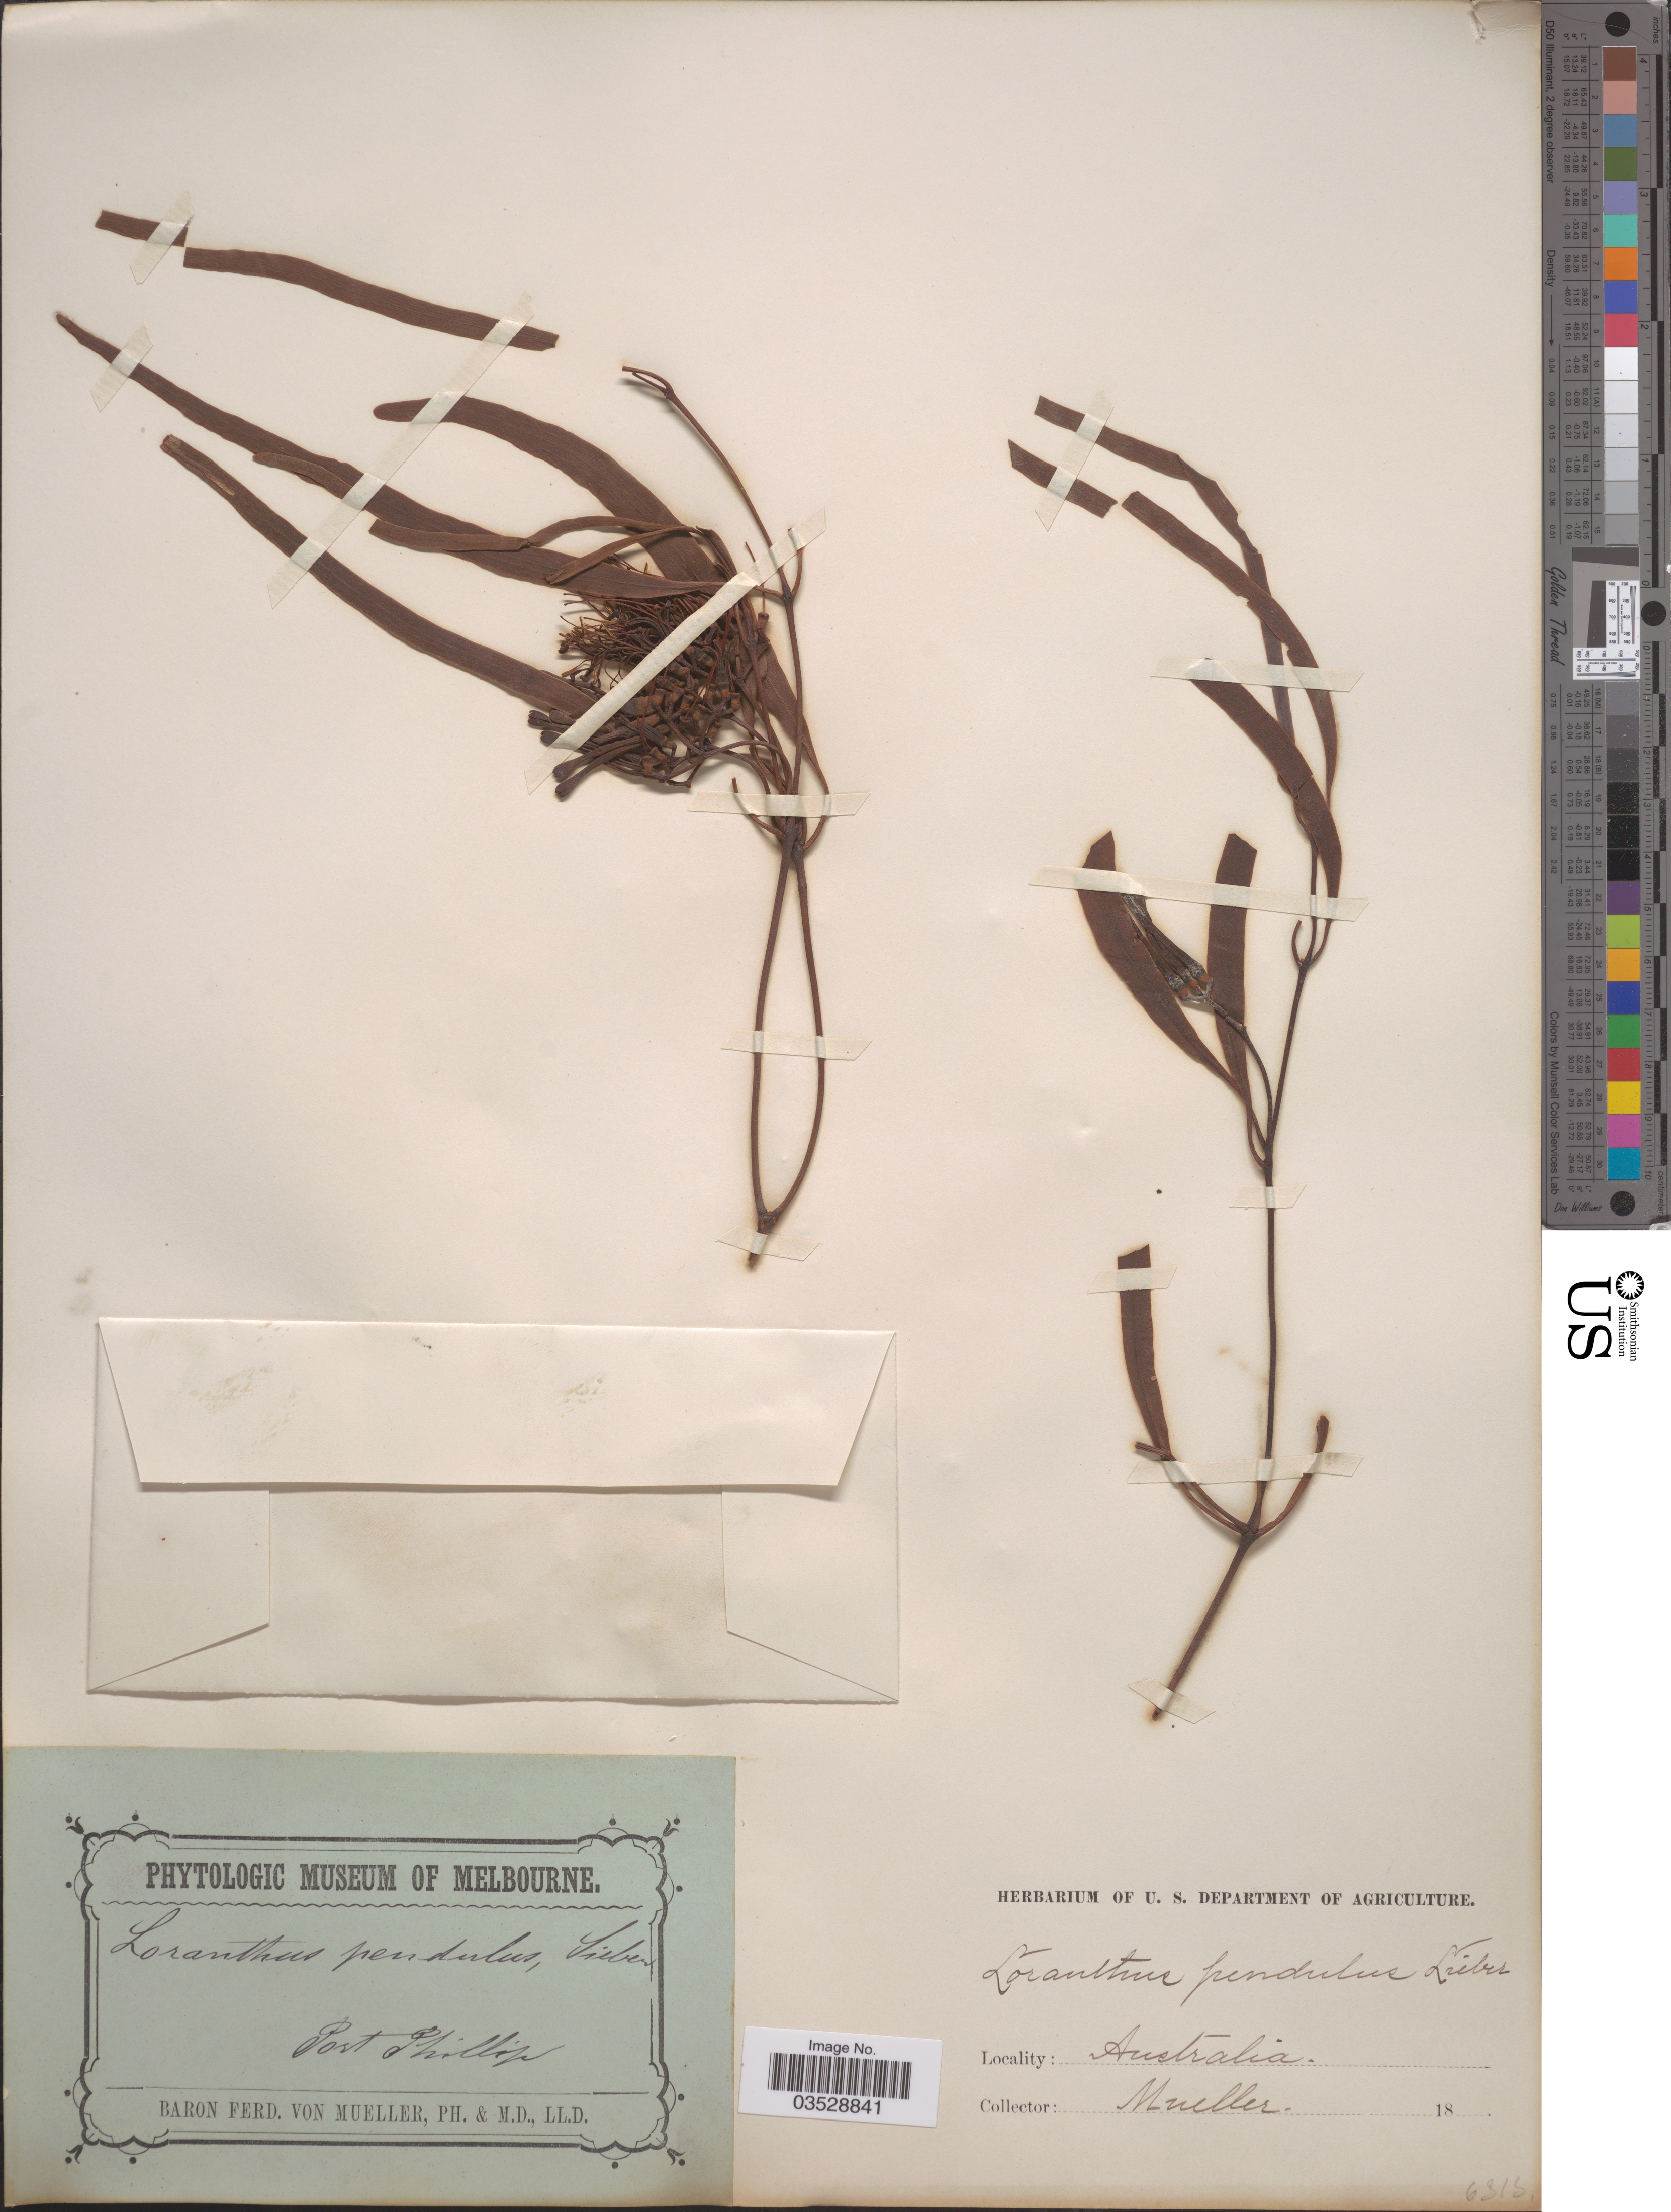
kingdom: Plantae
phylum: Tracheophyta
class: Magnoliopsida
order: Santalales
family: Loranthaceae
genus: Amyema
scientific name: Amyema sp.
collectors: F. Mueller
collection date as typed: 18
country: Australia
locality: Port Phillip.